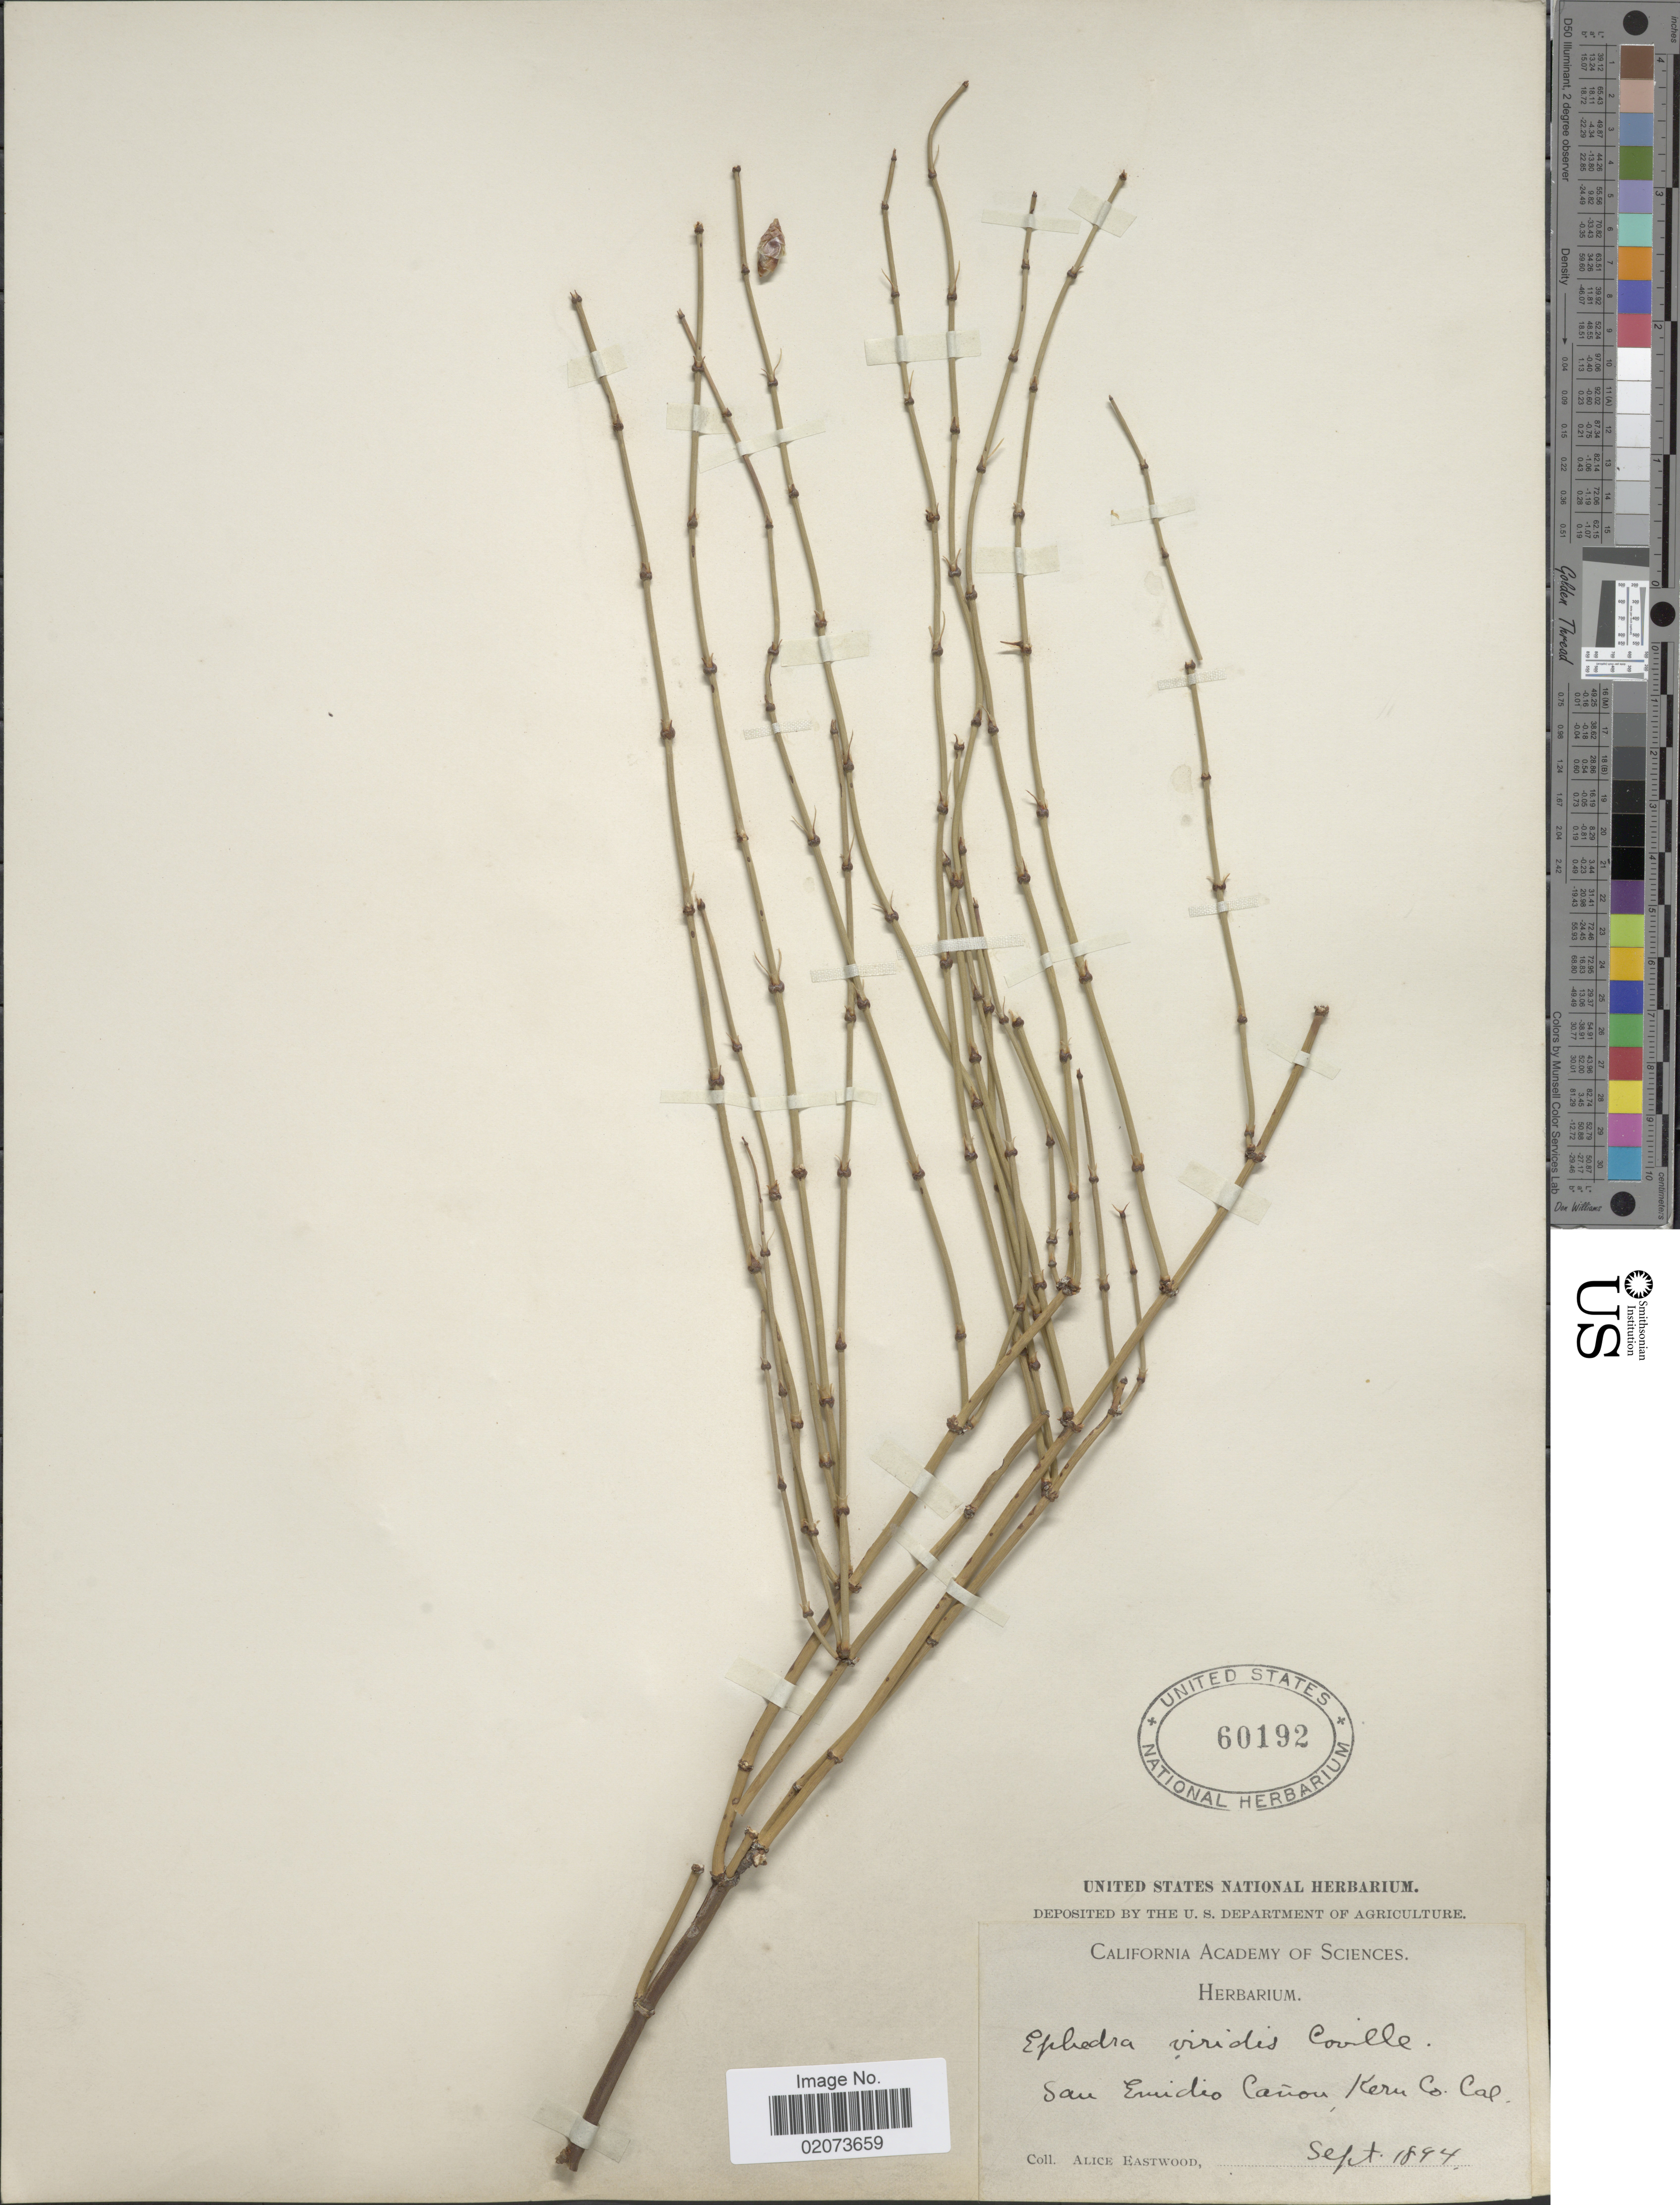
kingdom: Plantae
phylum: Tracheophyta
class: Gnetopsida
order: Ephedrales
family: Ephedraceae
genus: Ephedra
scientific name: Ephedra viridis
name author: Coville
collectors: A. Eastwood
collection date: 1844-09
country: United States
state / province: California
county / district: Kern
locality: San Emido Cañon, Kern Co.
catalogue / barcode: US 960192